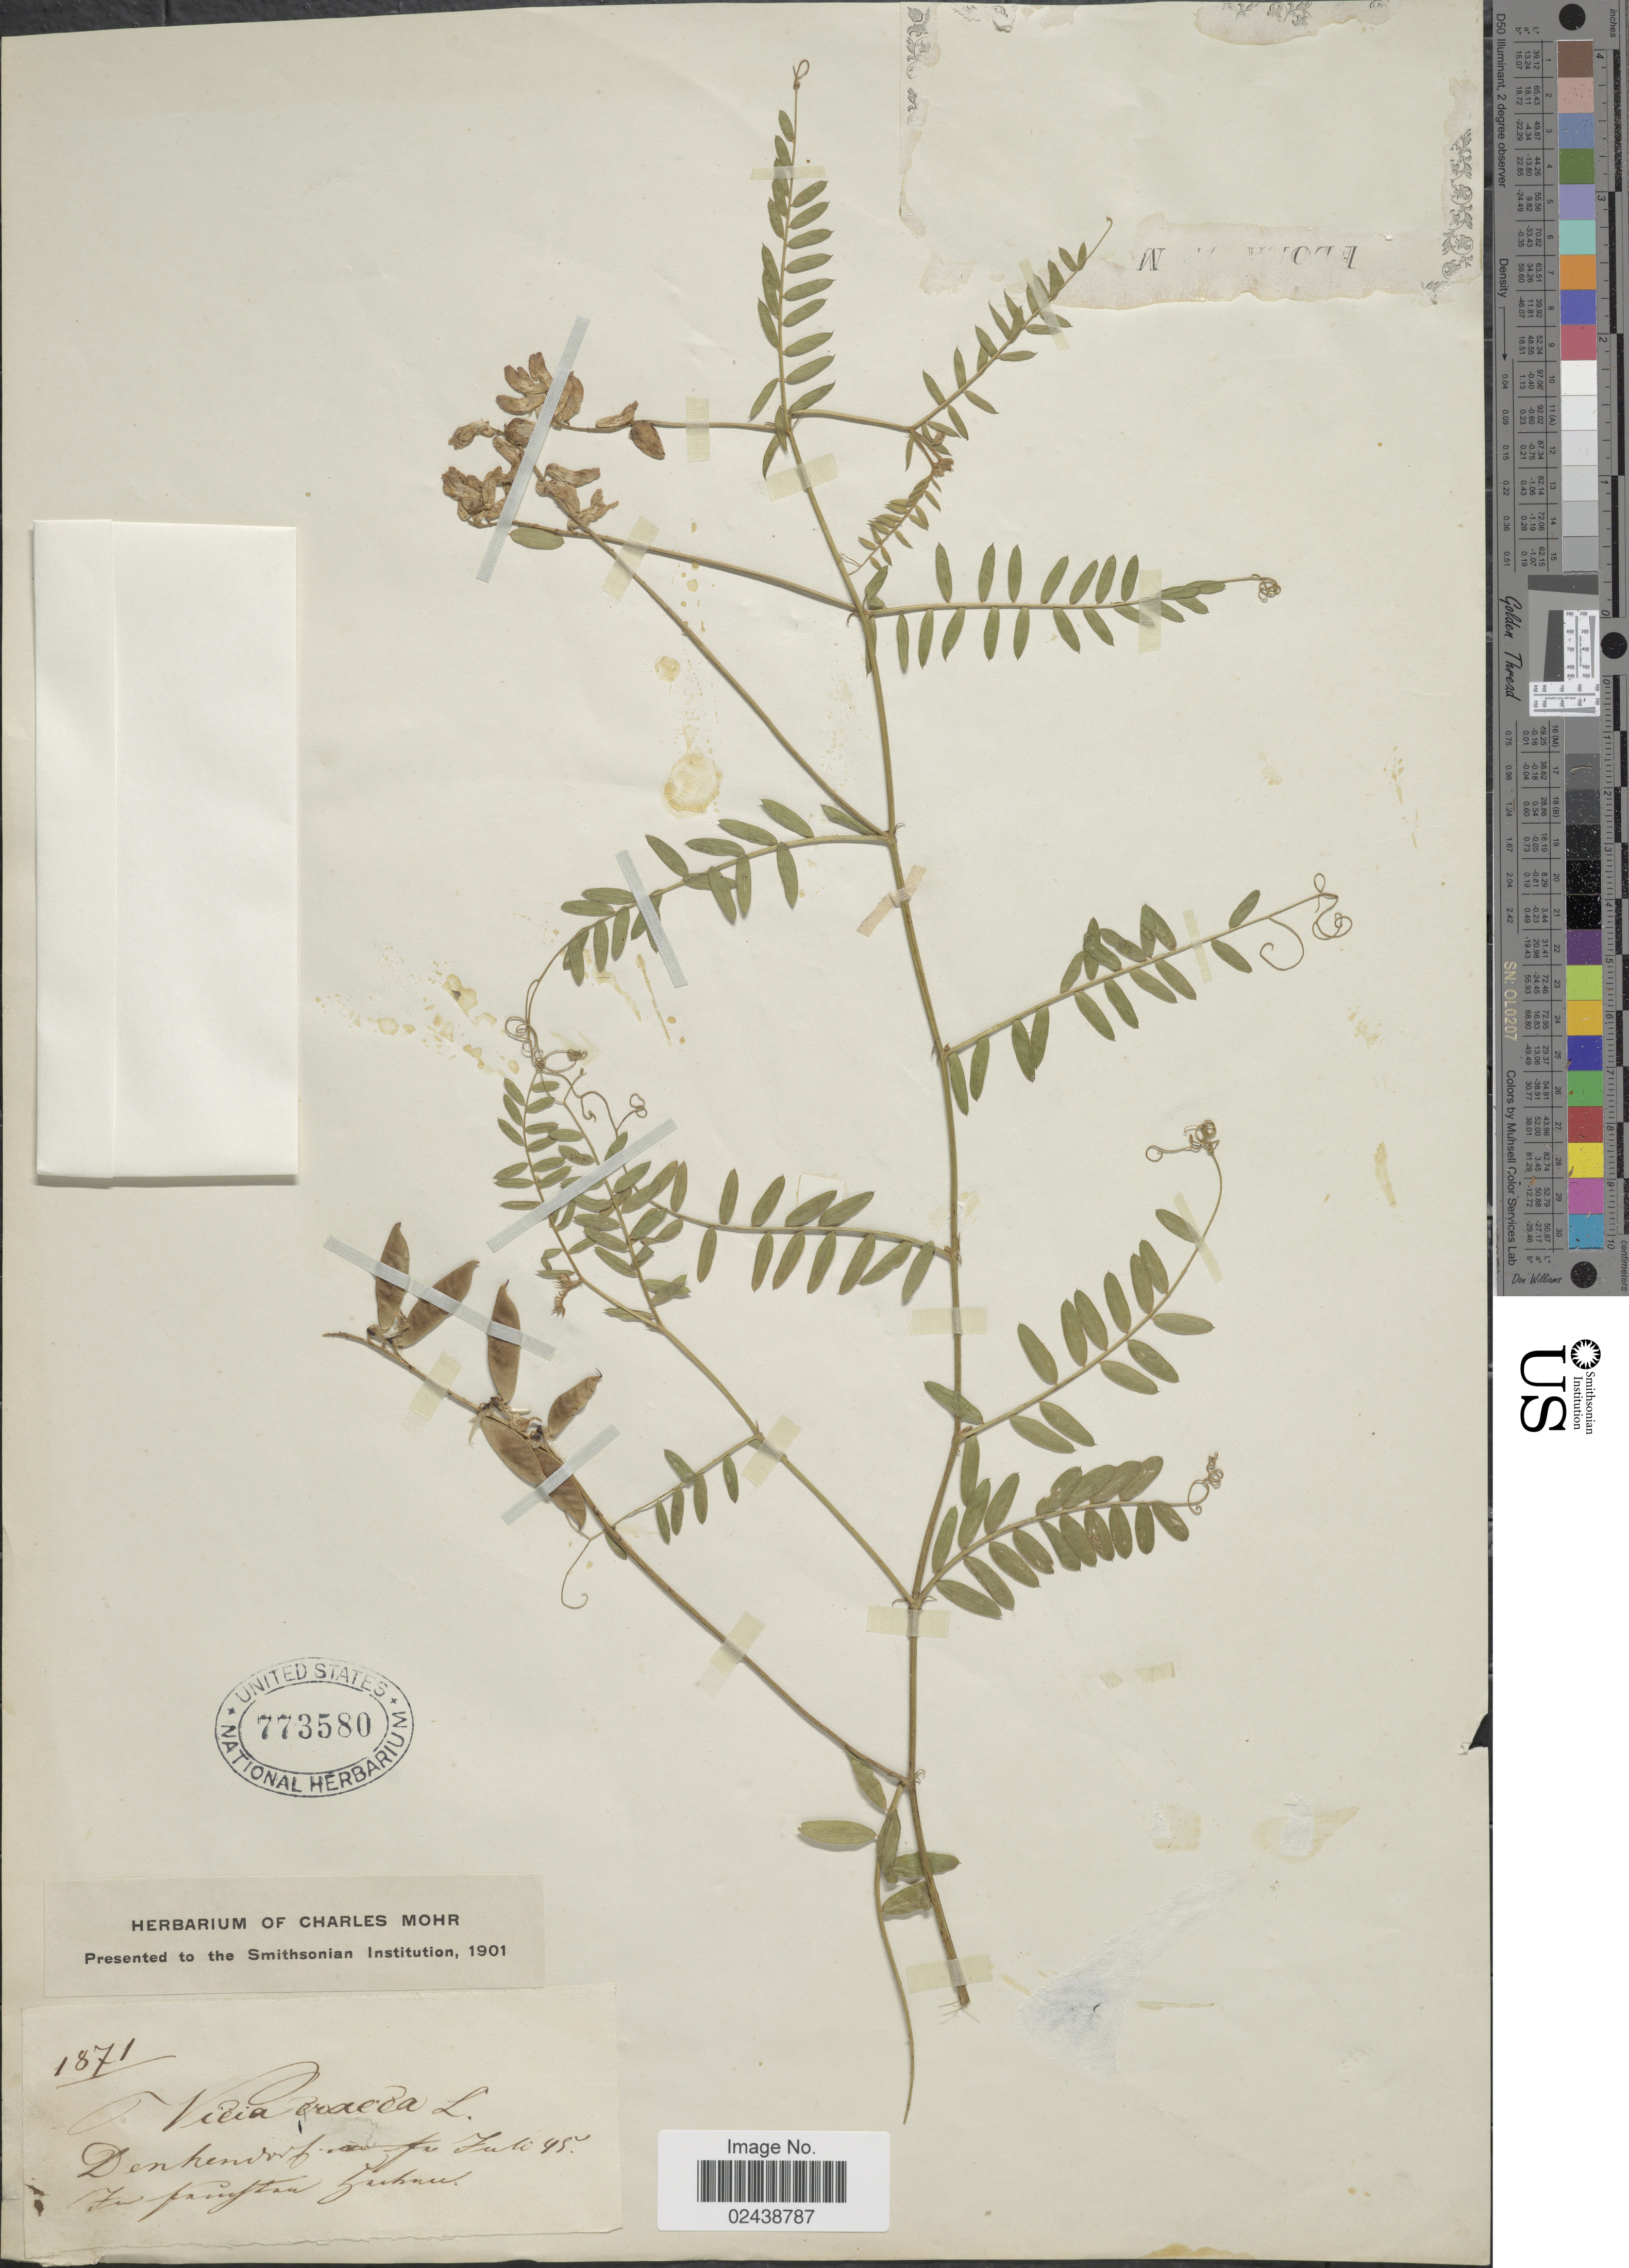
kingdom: Plantae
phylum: Tracheophyta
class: Magnoliopsida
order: Fabales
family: Fabaceae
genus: Vicia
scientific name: Vicia cracca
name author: L.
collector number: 1871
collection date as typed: Transcribed d/m/y: /7/95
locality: Denhemdorf [illegible text]fu. In pamftan Zuhan[interpreted]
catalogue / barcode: US 773580